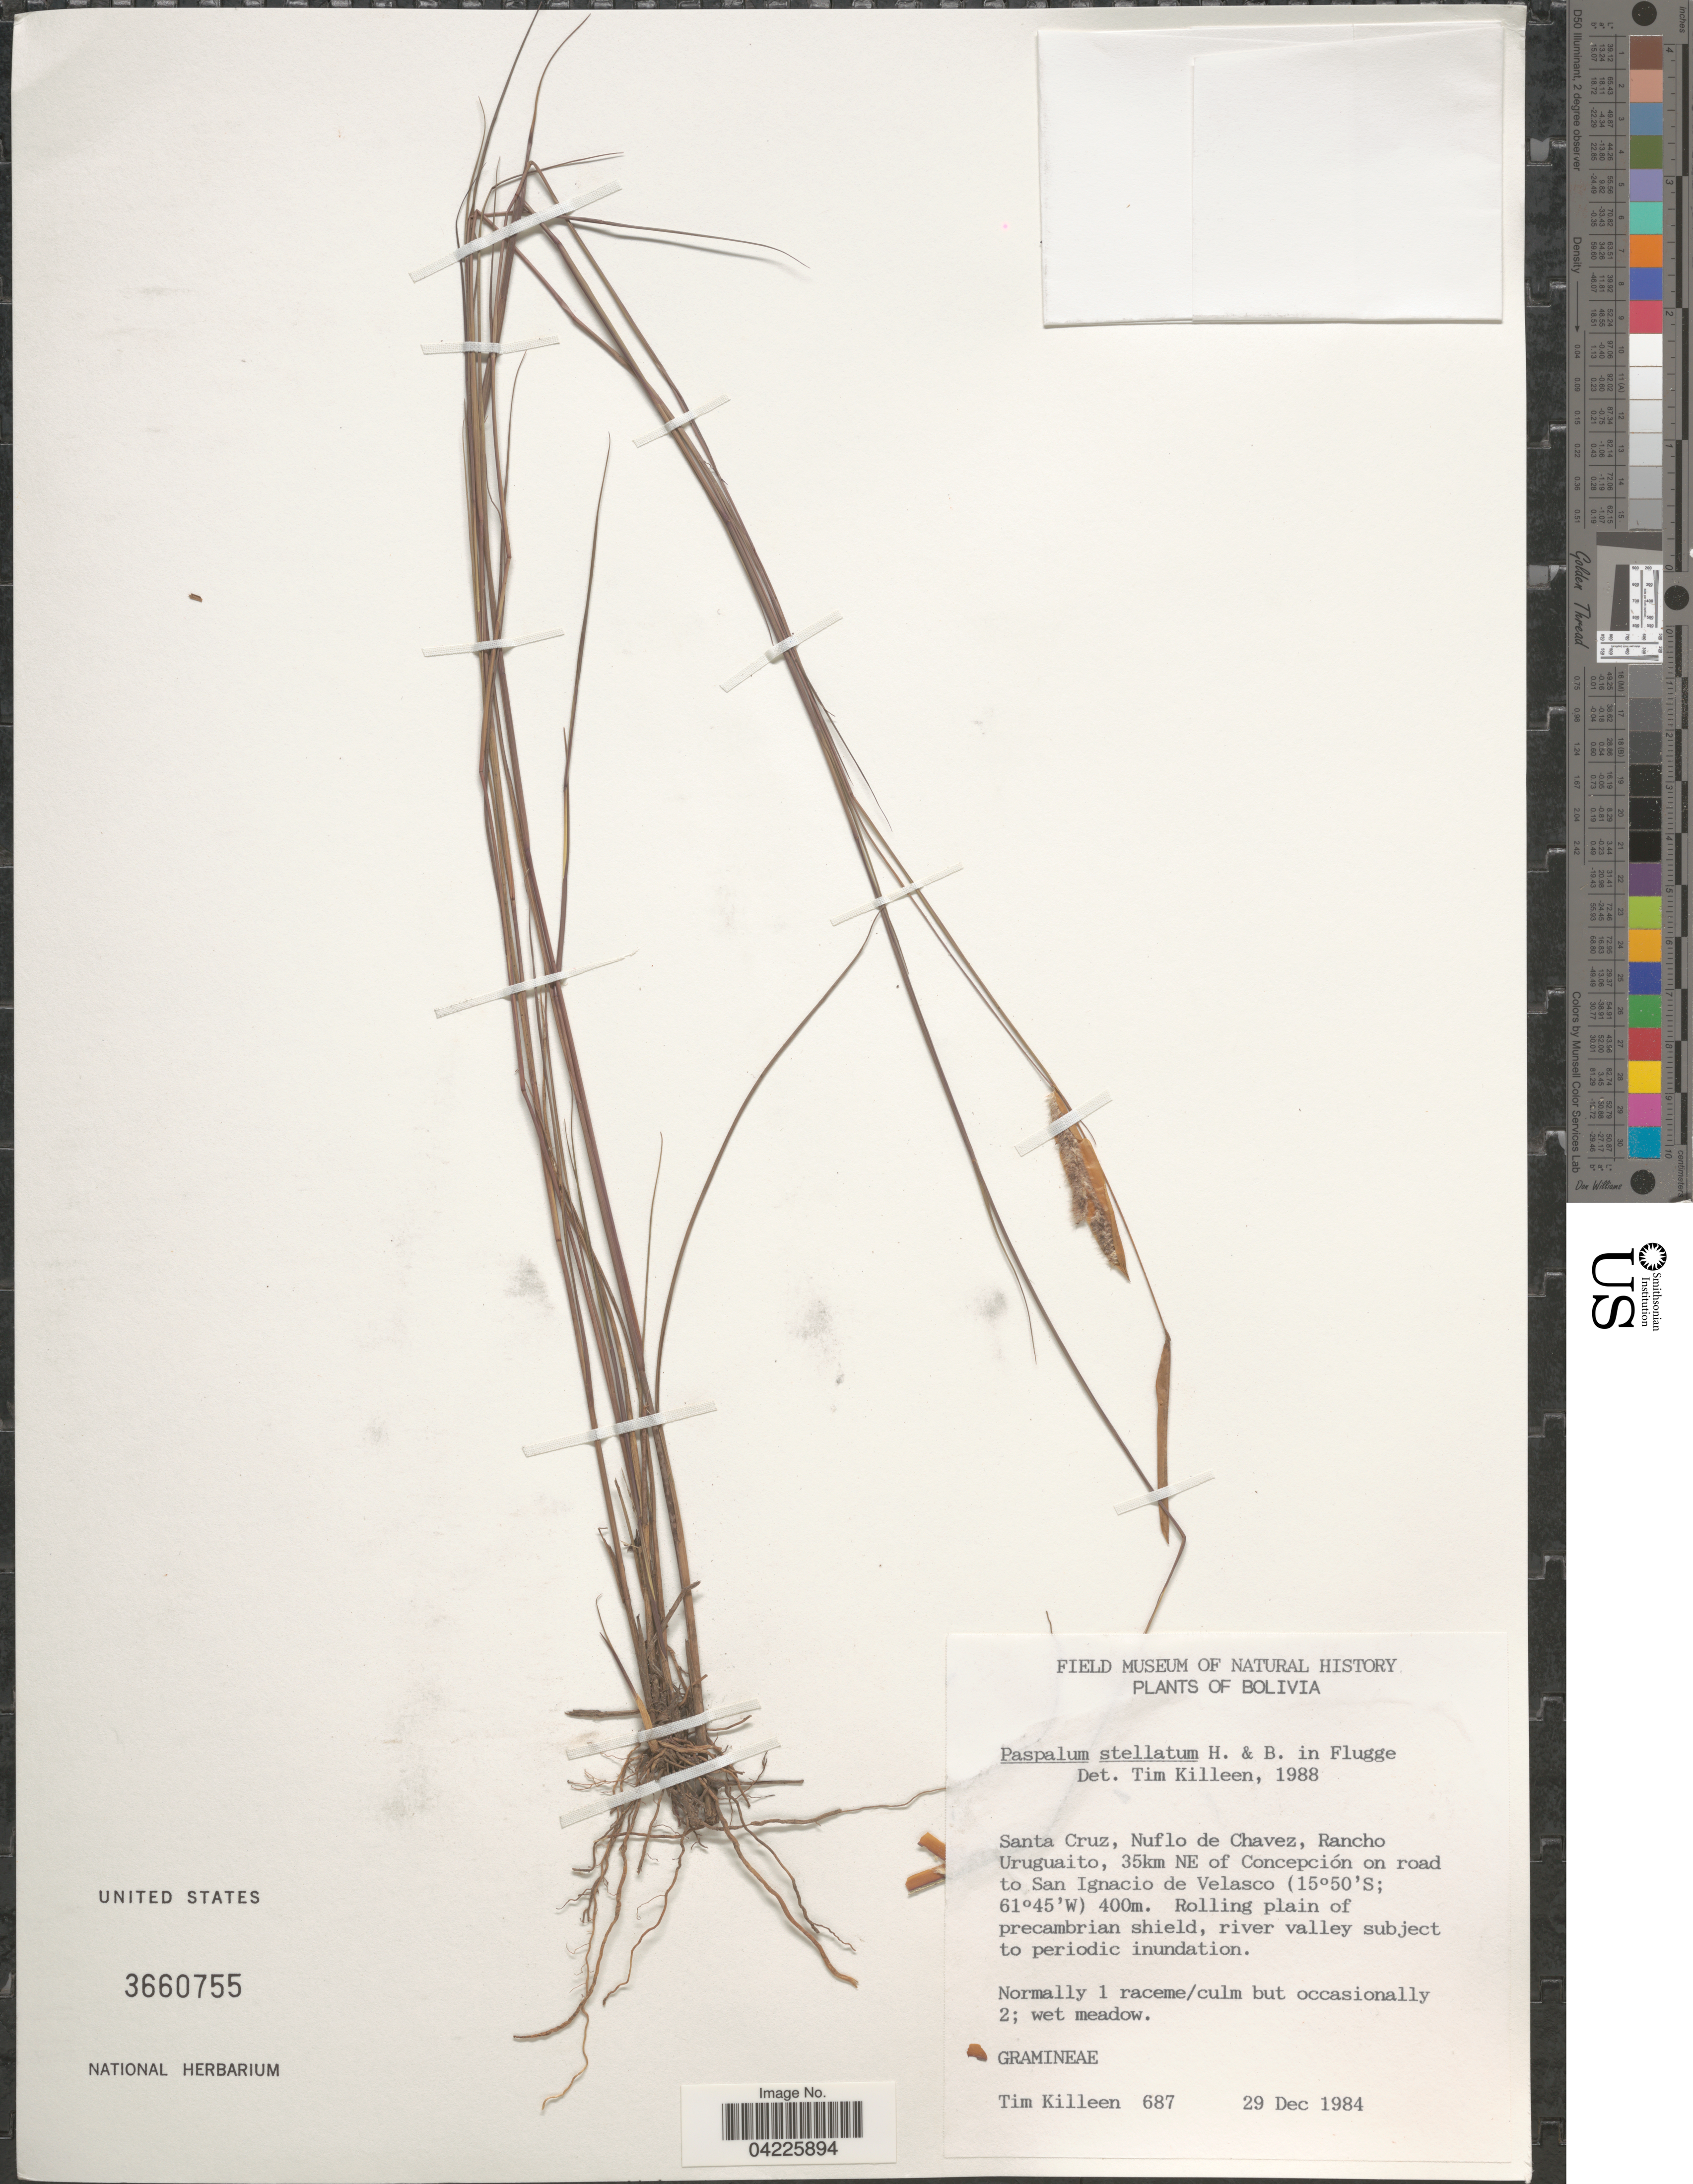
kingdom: Plantae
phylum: Tracheophyta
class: Liliopsida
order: Poales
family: Poaceae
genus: Paspalum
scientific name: Paspalum stellatum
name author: Humb. & Bonpl. ex Flüggé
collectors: T. J. Killeen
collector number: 687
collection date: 1984-12-29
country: Bolivia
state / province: Santa Cruz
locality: Nuflo de Chavez, Rancho Uruguaito, 35km NE of Concepción on road to San Ignacio de Velasco.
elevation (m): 400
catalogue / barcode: US 3660755